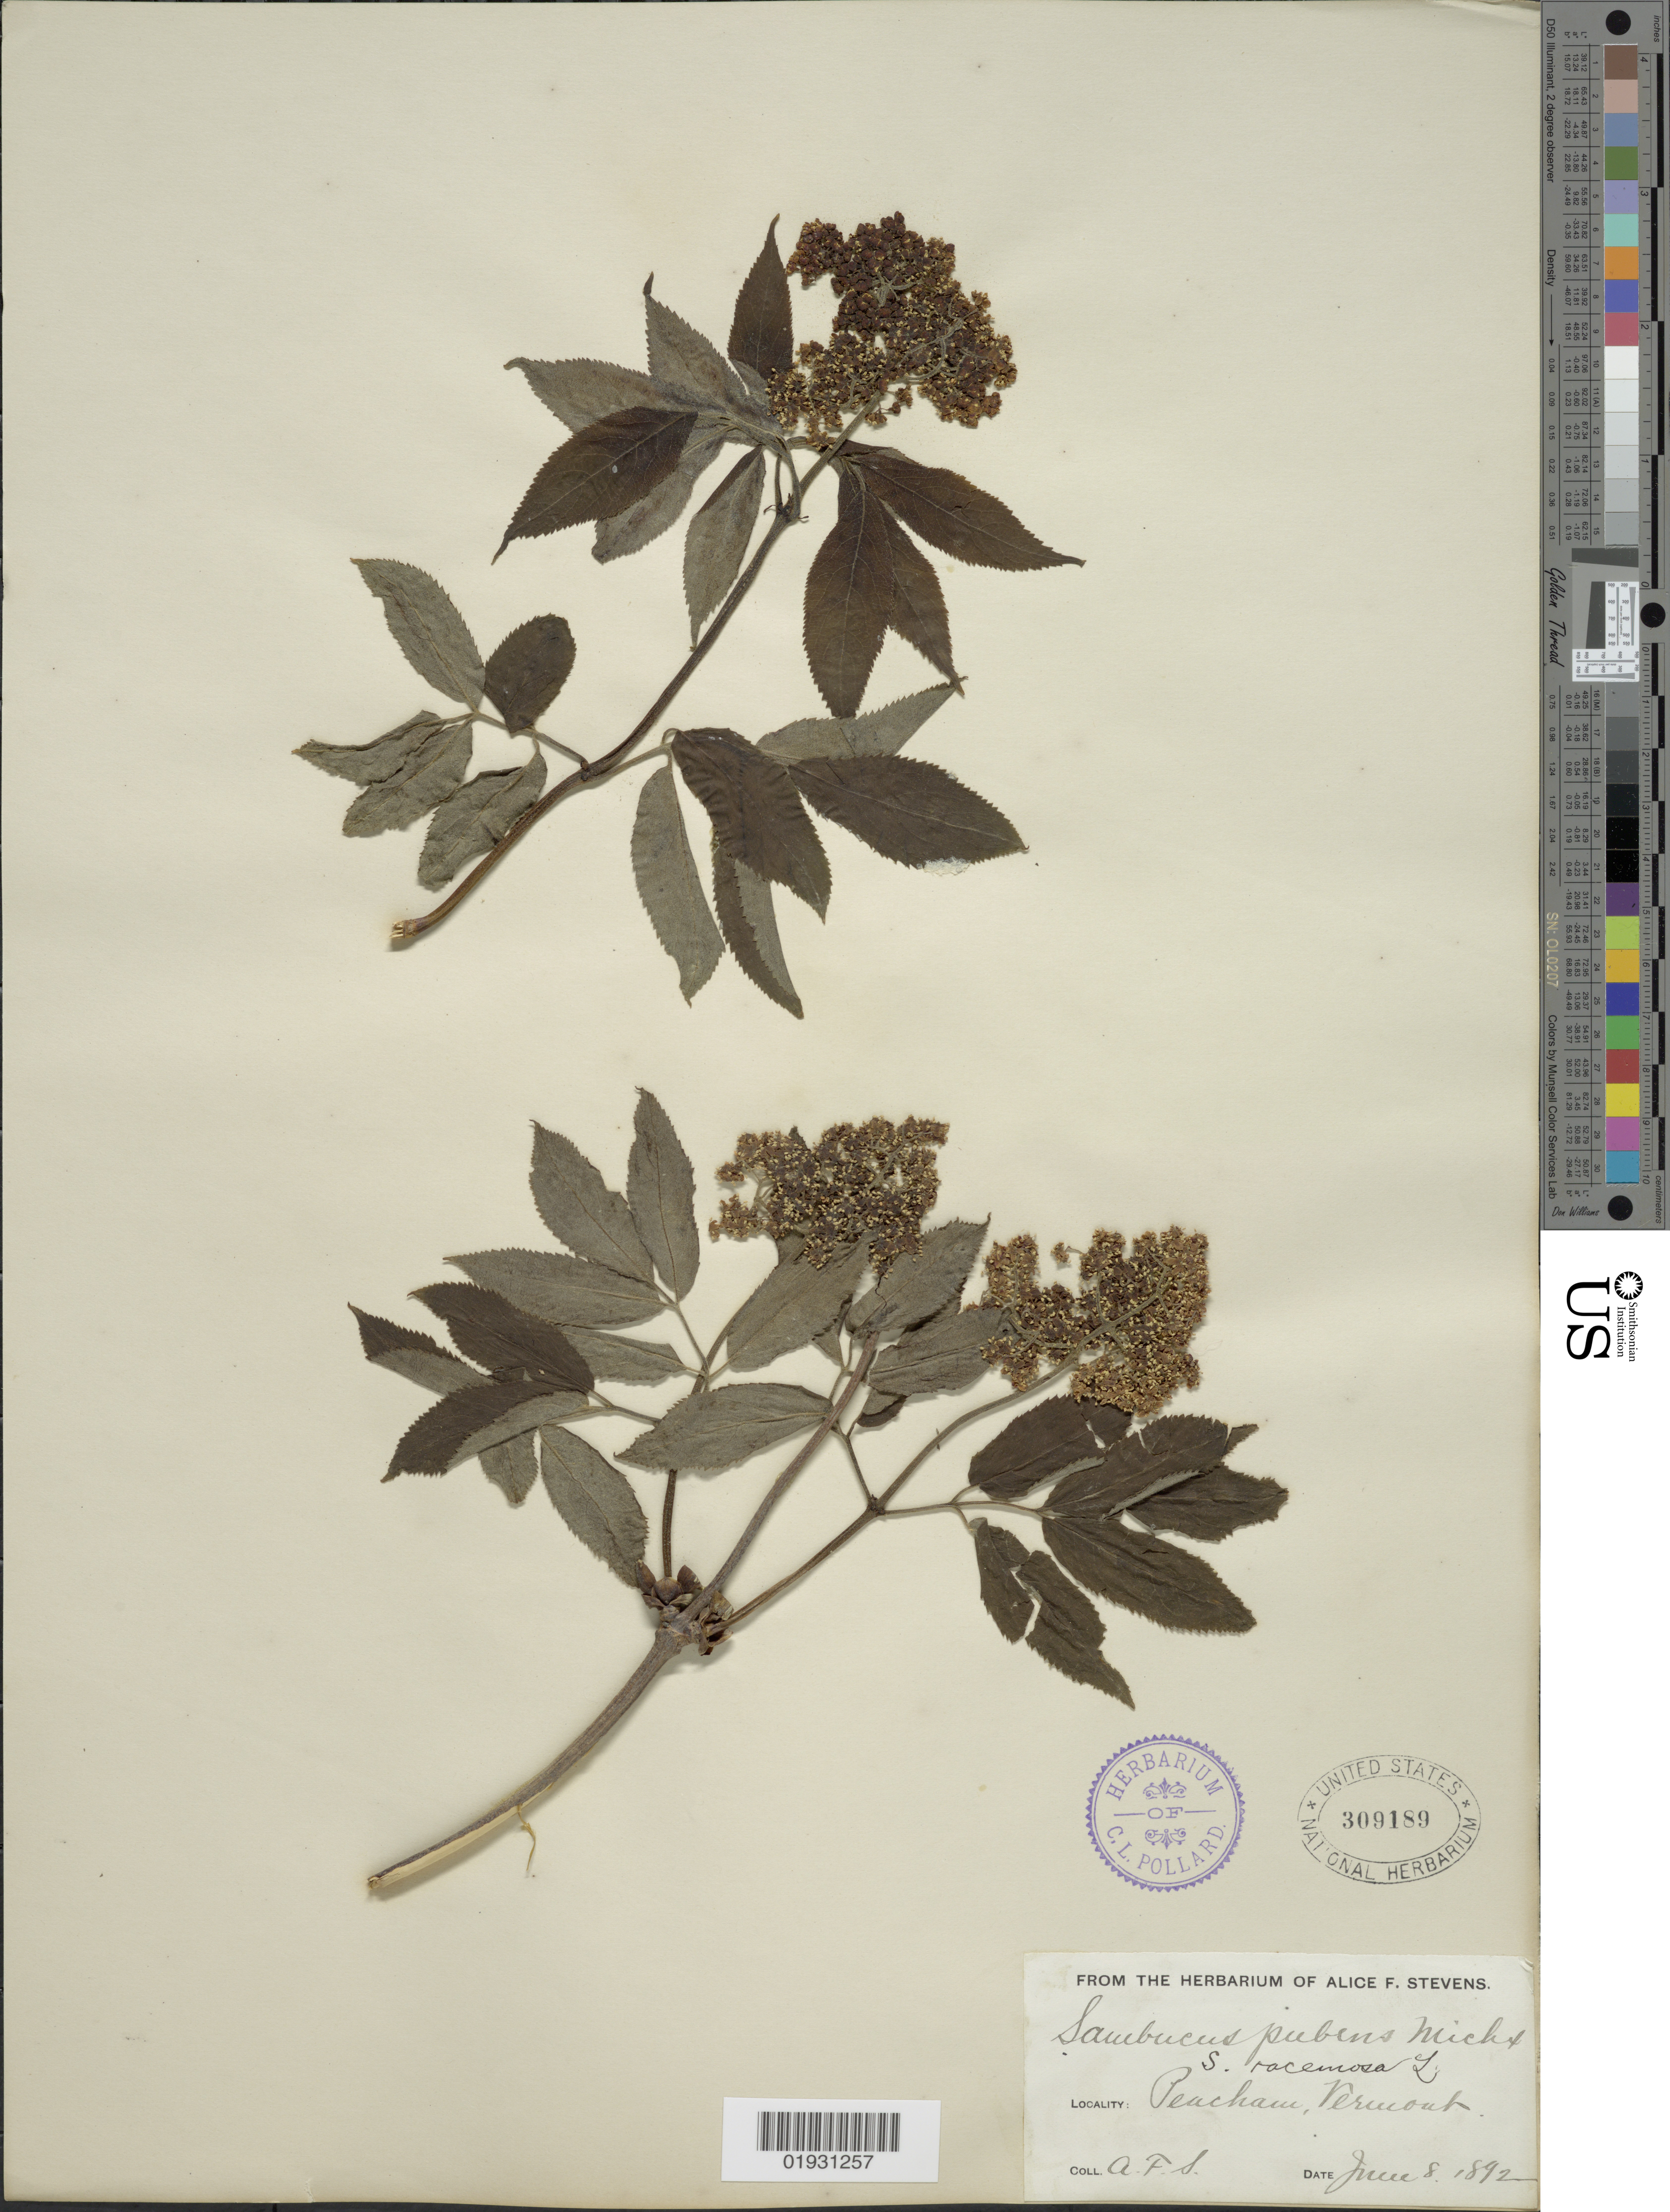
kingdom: Plantae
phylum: Tracheophyta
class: Magnoliopsida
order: Dipsacales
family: Viburnaceae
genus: Sambucus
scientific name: Sambucus racemosa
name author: L.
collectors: A. Stevens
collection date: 1892-06-08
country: United States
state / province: Vermont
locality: Peacham.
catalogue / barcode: US 309189